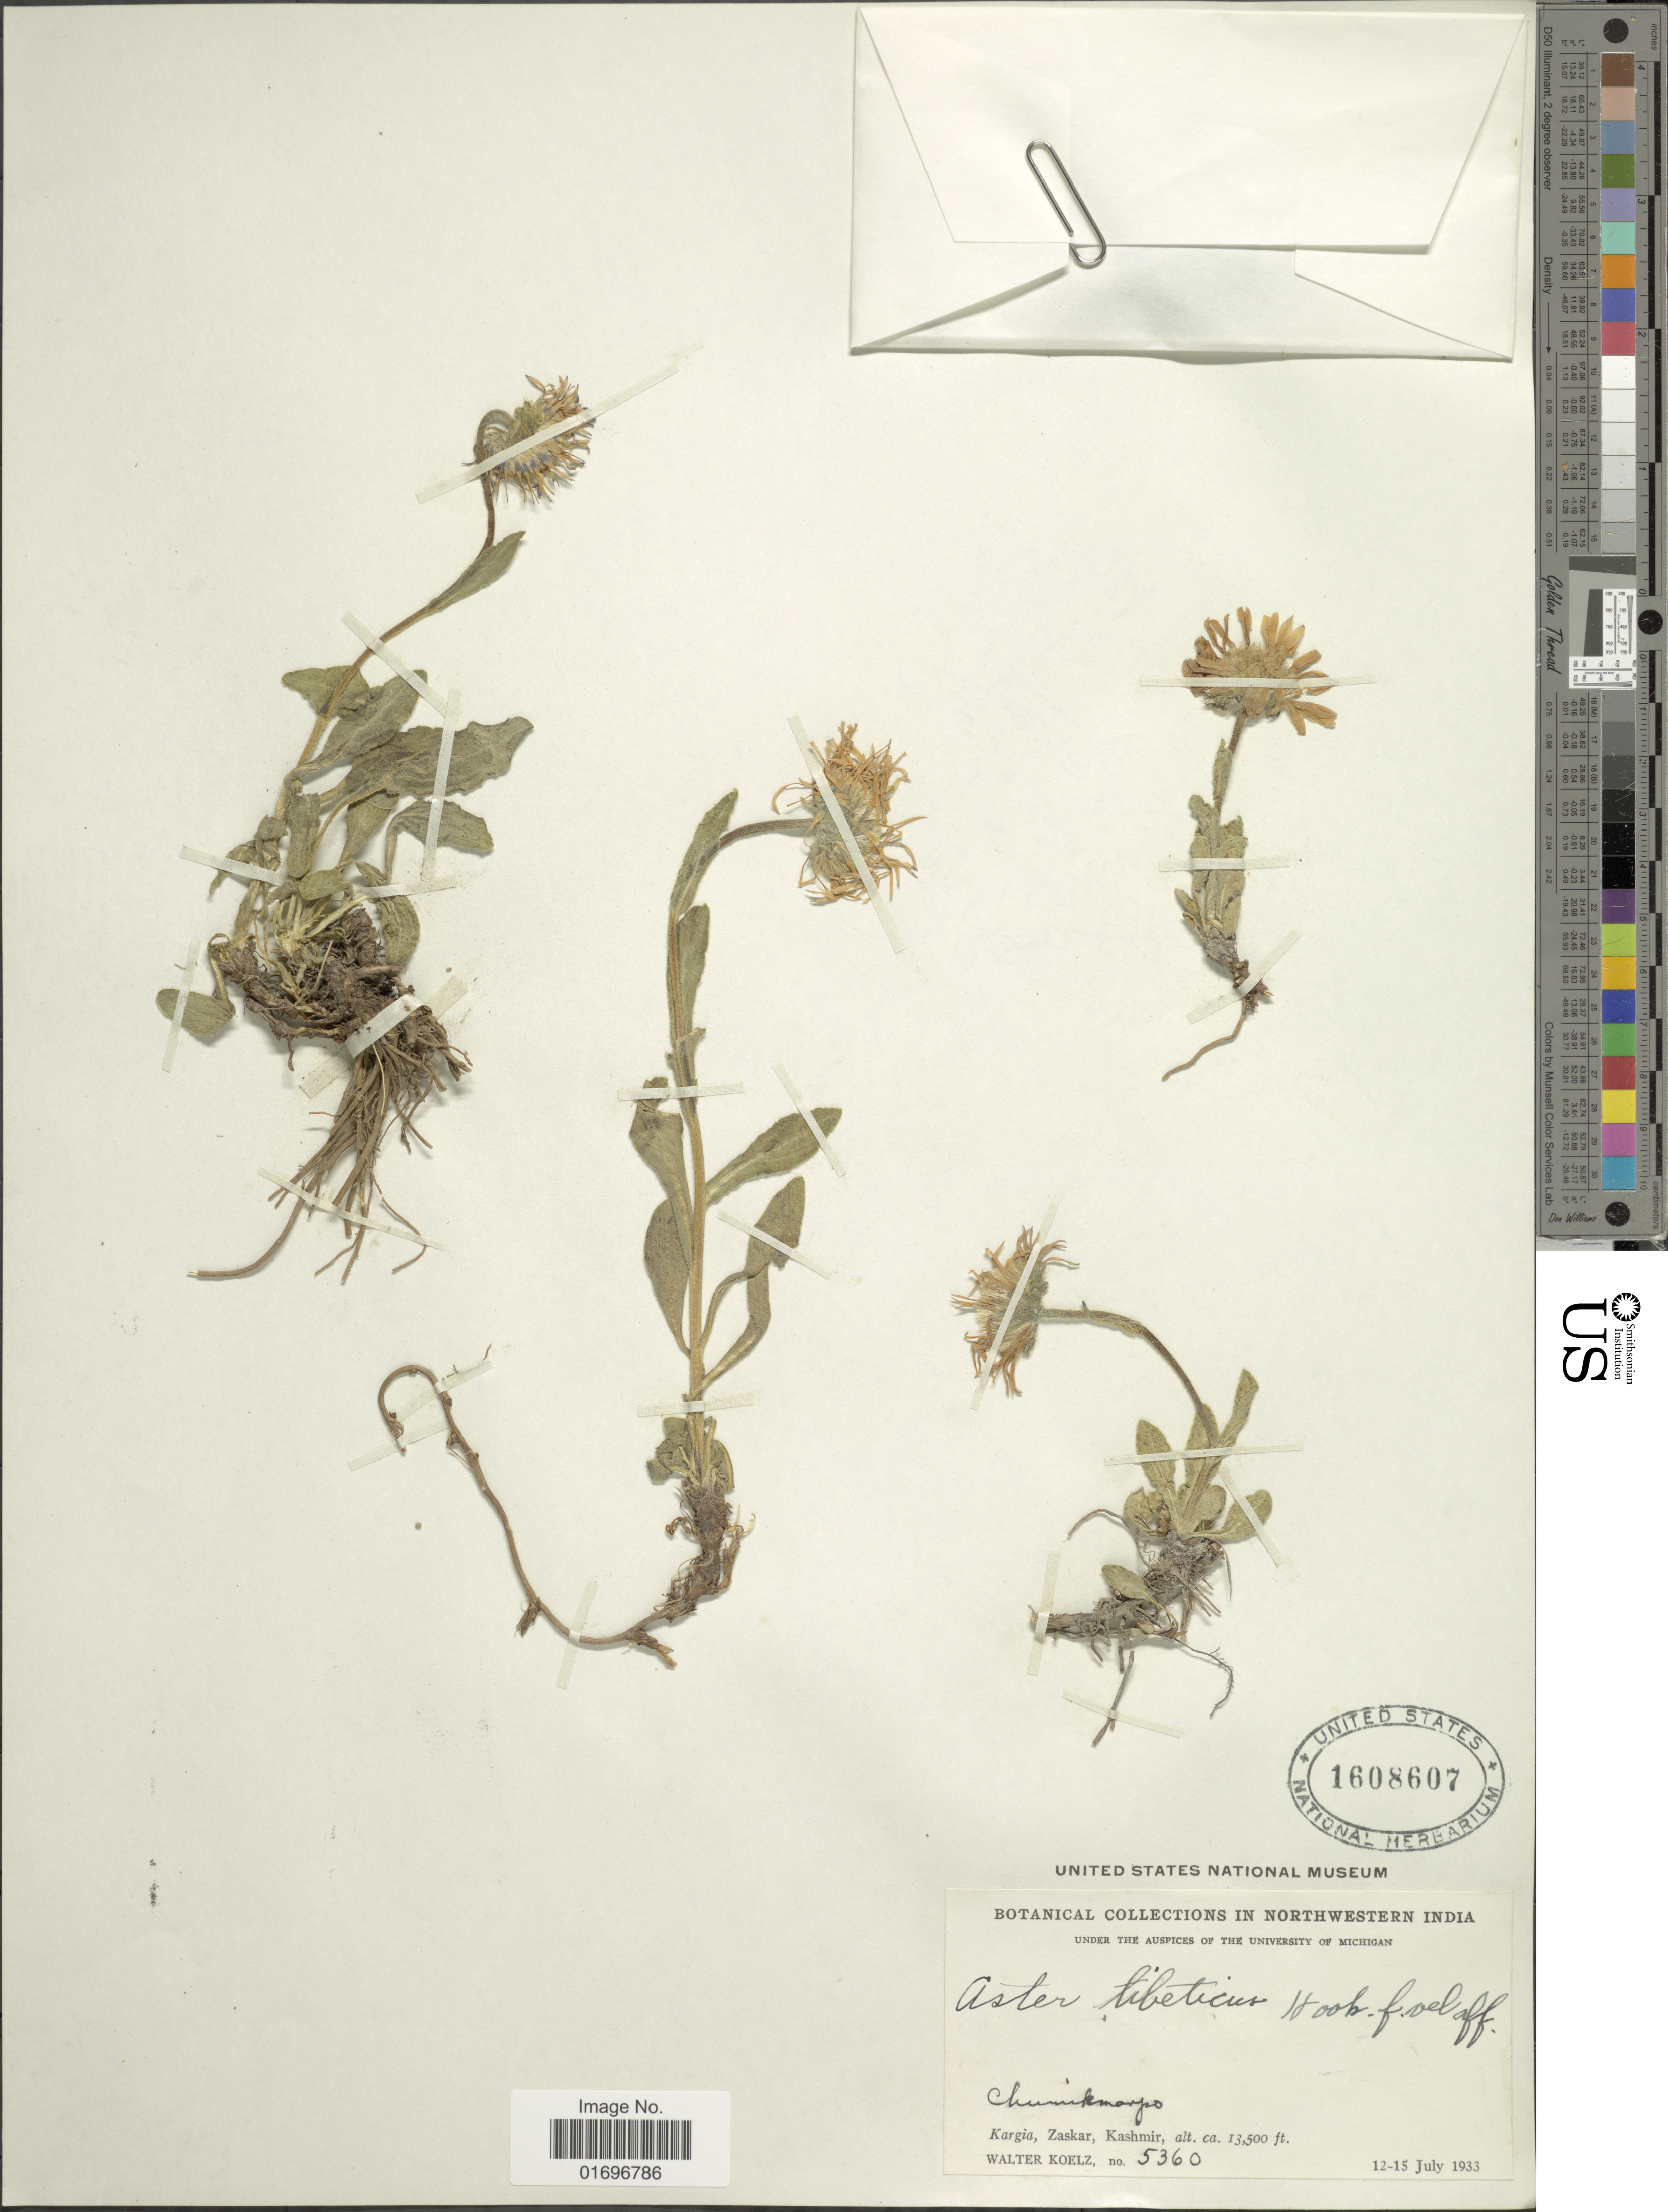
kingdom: Plantae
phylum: Tracheophyta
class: Magnoliopsida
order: Asterales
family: Asteraceae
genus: Aster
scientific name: Aster tibeticus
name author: Hook. f.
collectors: W. N. Koelz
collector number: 5360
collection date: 1933-07-12/1933-07-15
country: India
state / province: Jammu and Kashmir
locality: Northwestern India. Chumikmarpo. Kargia, Zaskar, Kashmir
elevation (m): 4115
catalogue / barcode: US 1608607